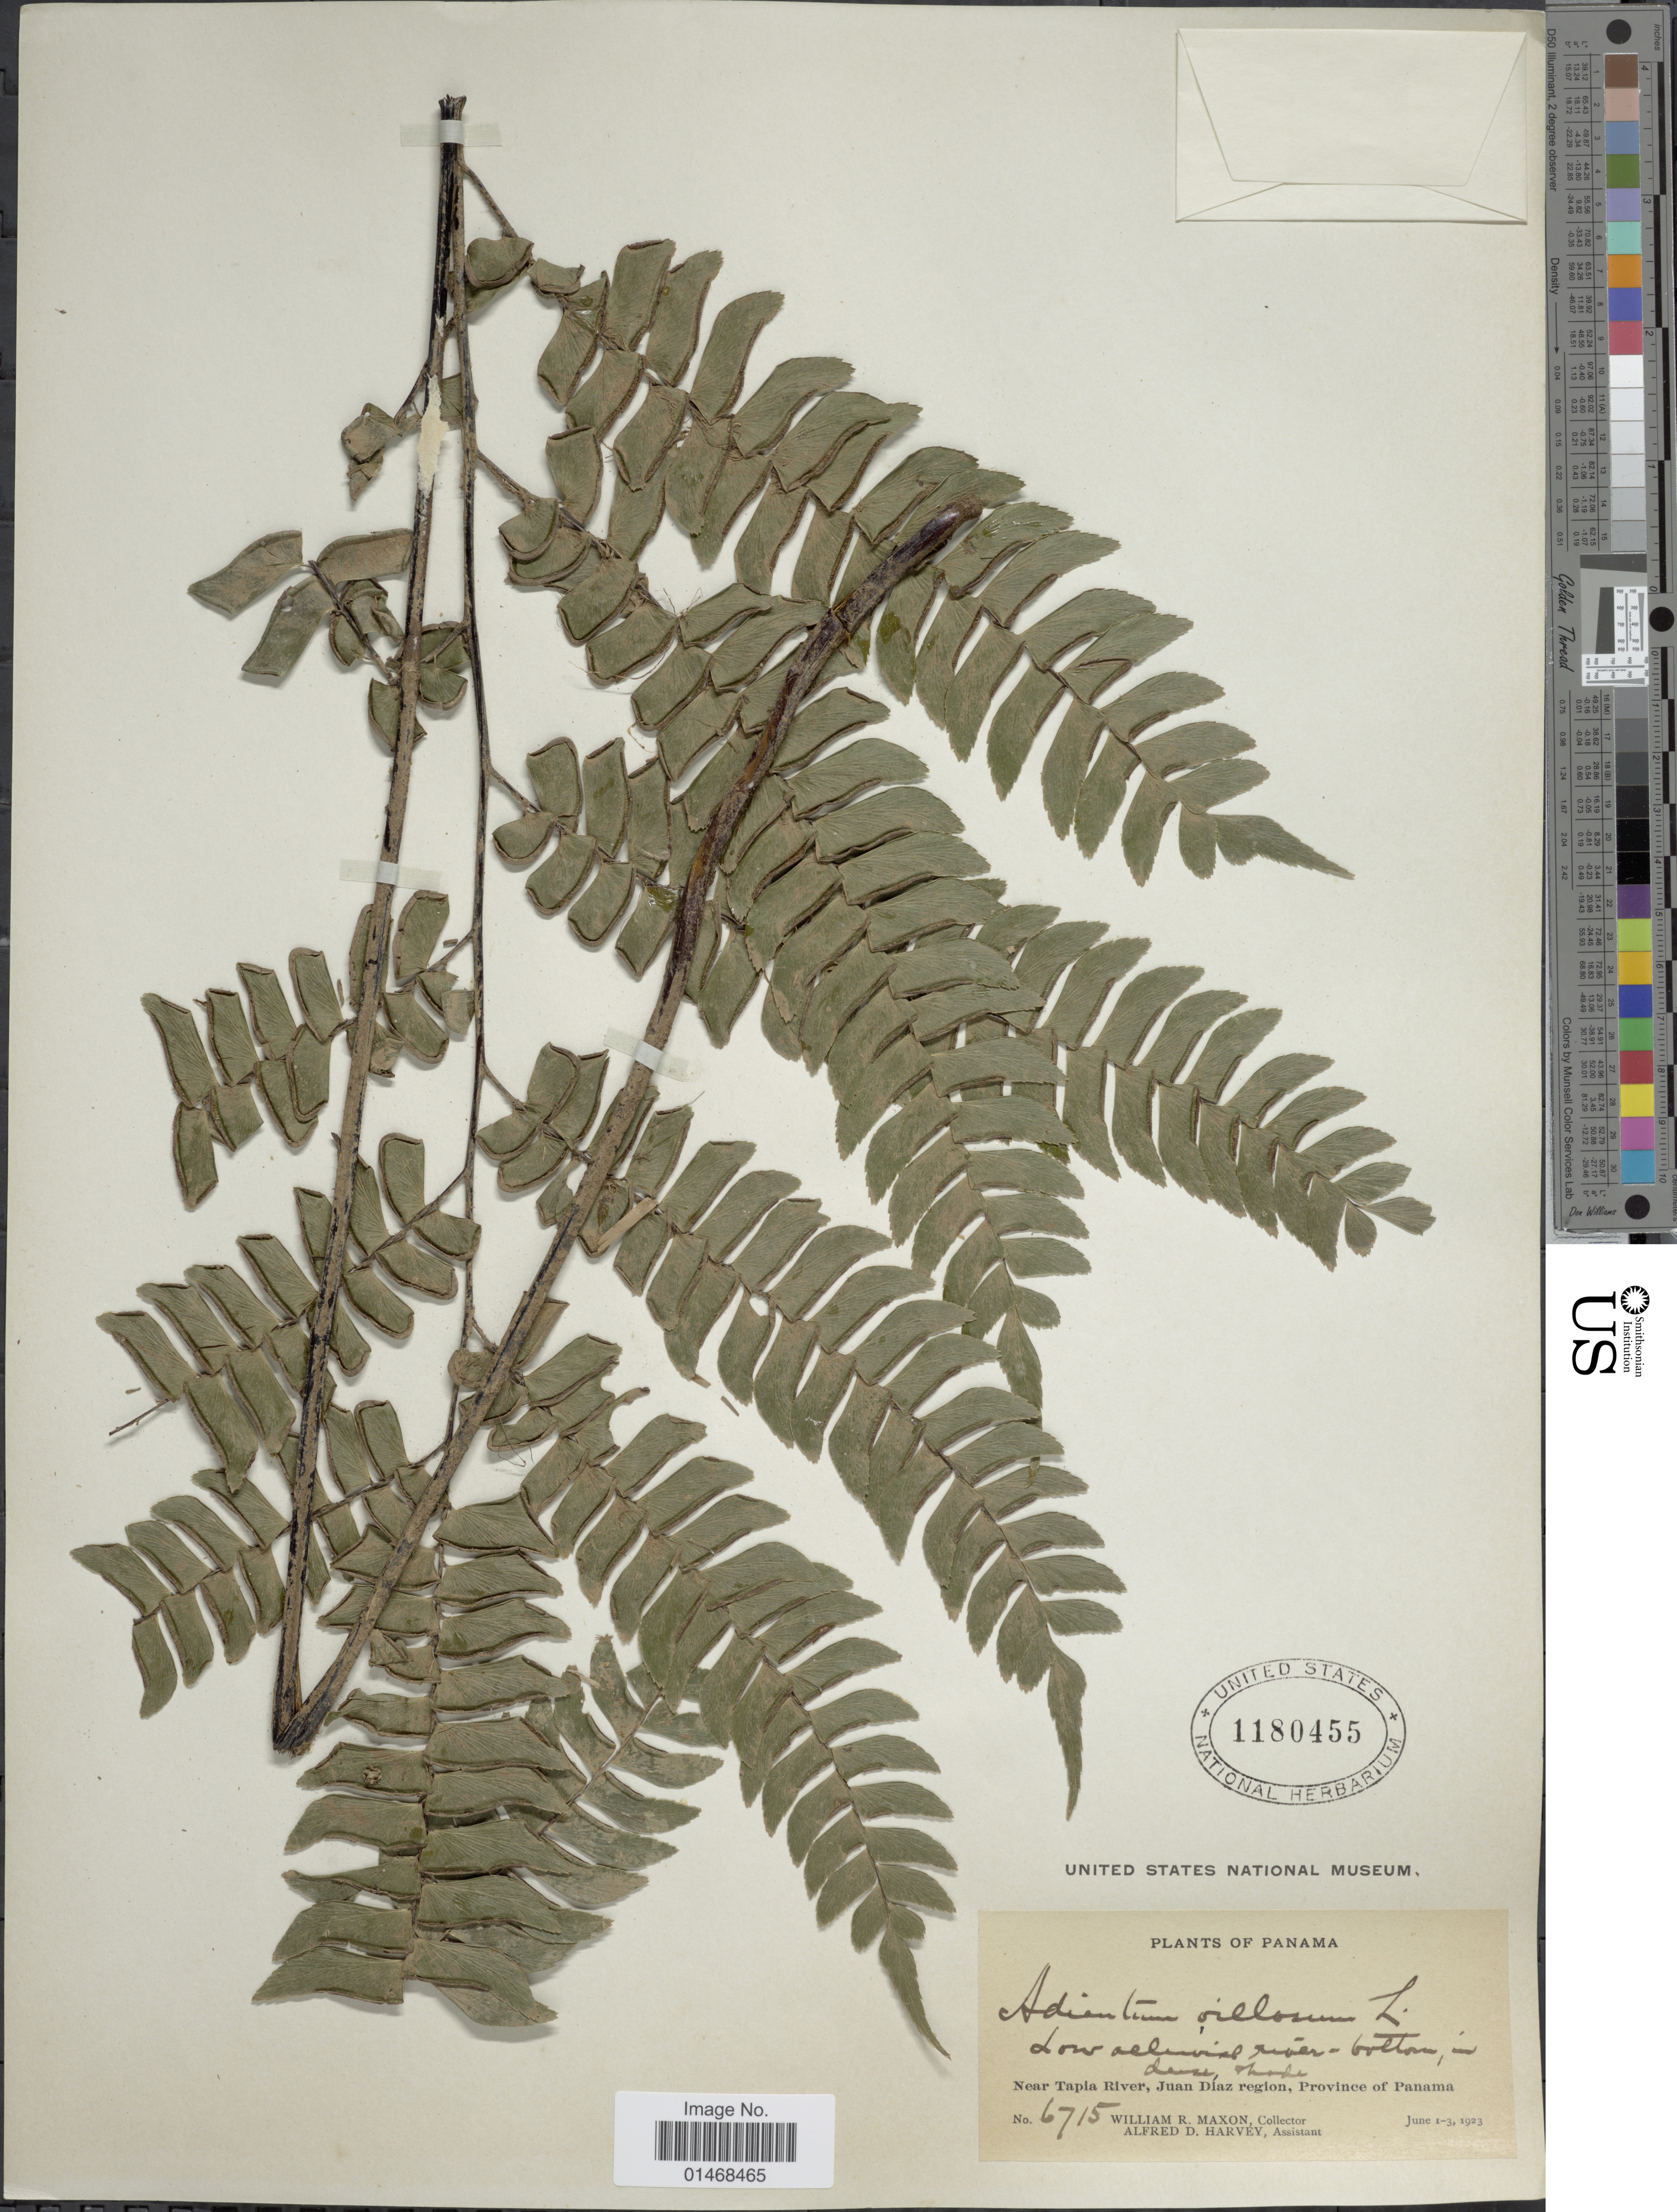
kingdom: Plantae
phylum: Tracheophyta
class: Polypodiopsida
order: Polypodiales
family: Pteridaceae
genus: Adiantum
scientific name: Adiantum villosum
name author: L.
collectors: W. R. Maxon & A. D. Harvey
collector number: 6715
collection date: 1923-06-01/1923-06-03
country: Panama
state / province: Panamá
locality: Near Tapia River, Juan Díaz region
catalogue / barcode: US 1180455